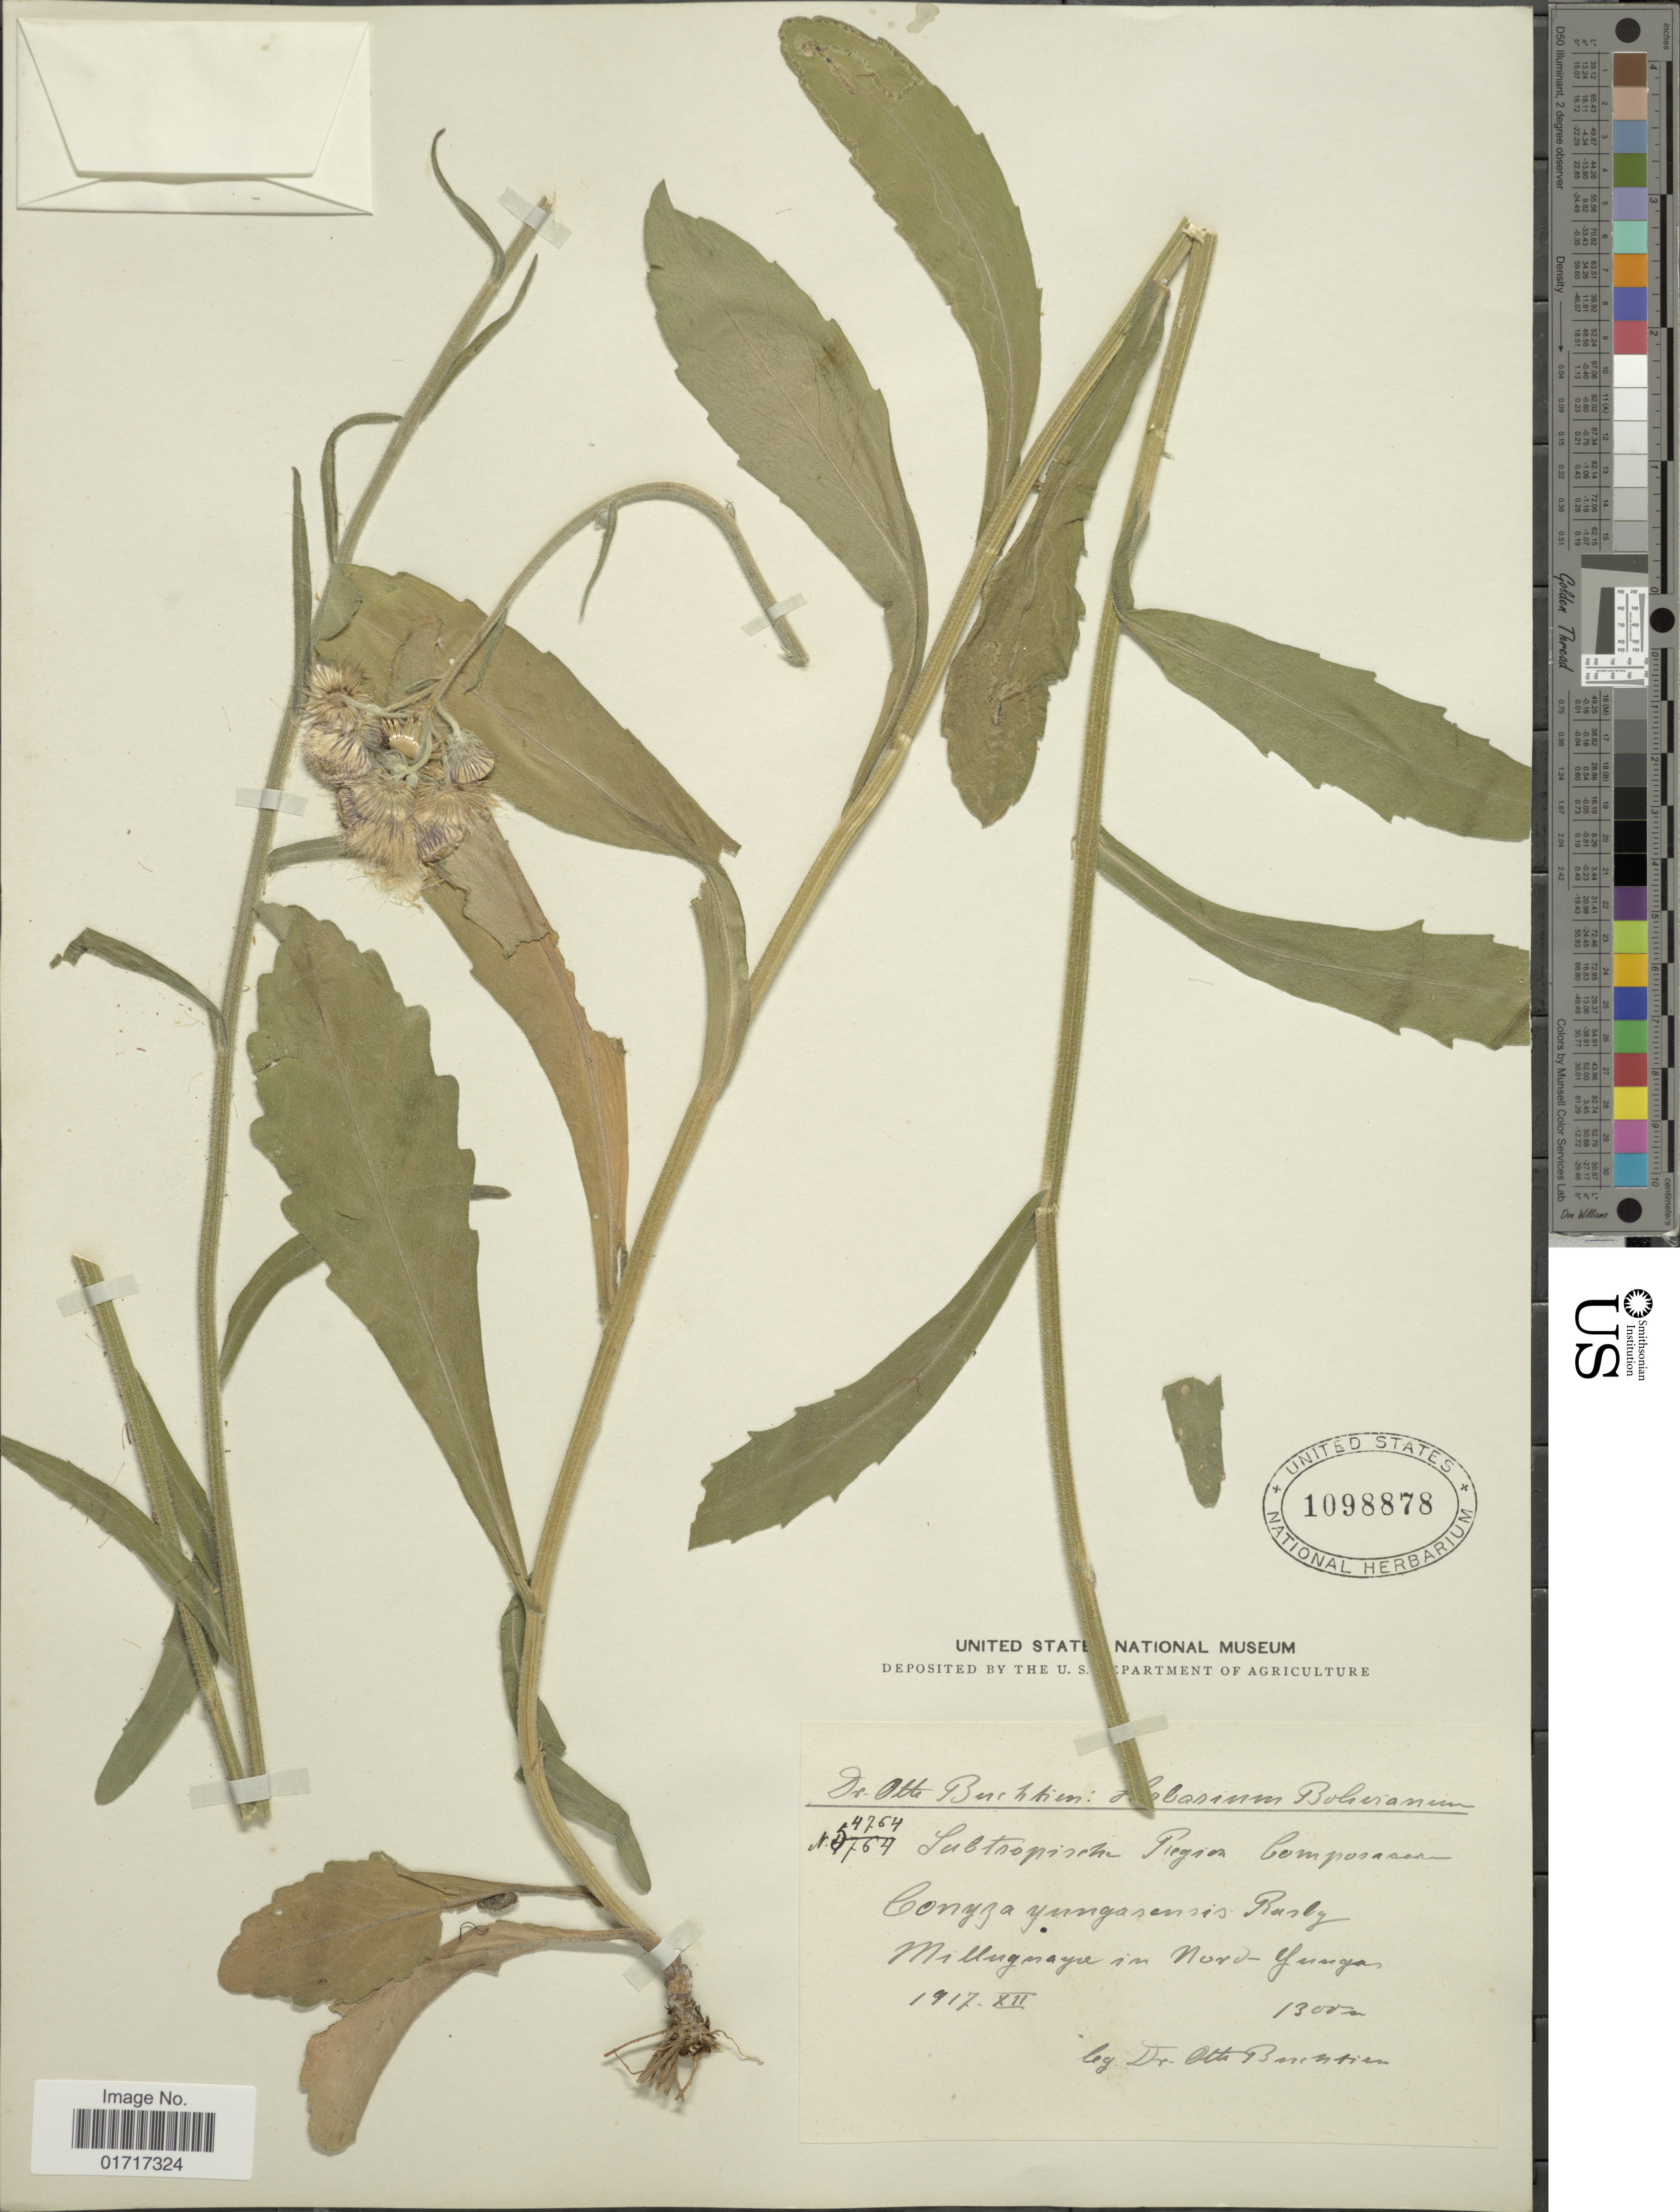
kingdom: Plantae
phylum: Tracheophyta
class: Magnoliopsida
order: Asterales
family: Asteraceae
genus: Conyza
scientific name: Conyza primulaefolia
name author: (Lam.) Cuatrec. & Lourteig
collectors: O. Buchtien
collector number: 4764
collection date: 1917-12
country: Bolivia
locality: Millugnayu in Nord-Yungas.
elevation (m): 1300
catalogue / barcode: US 1098878